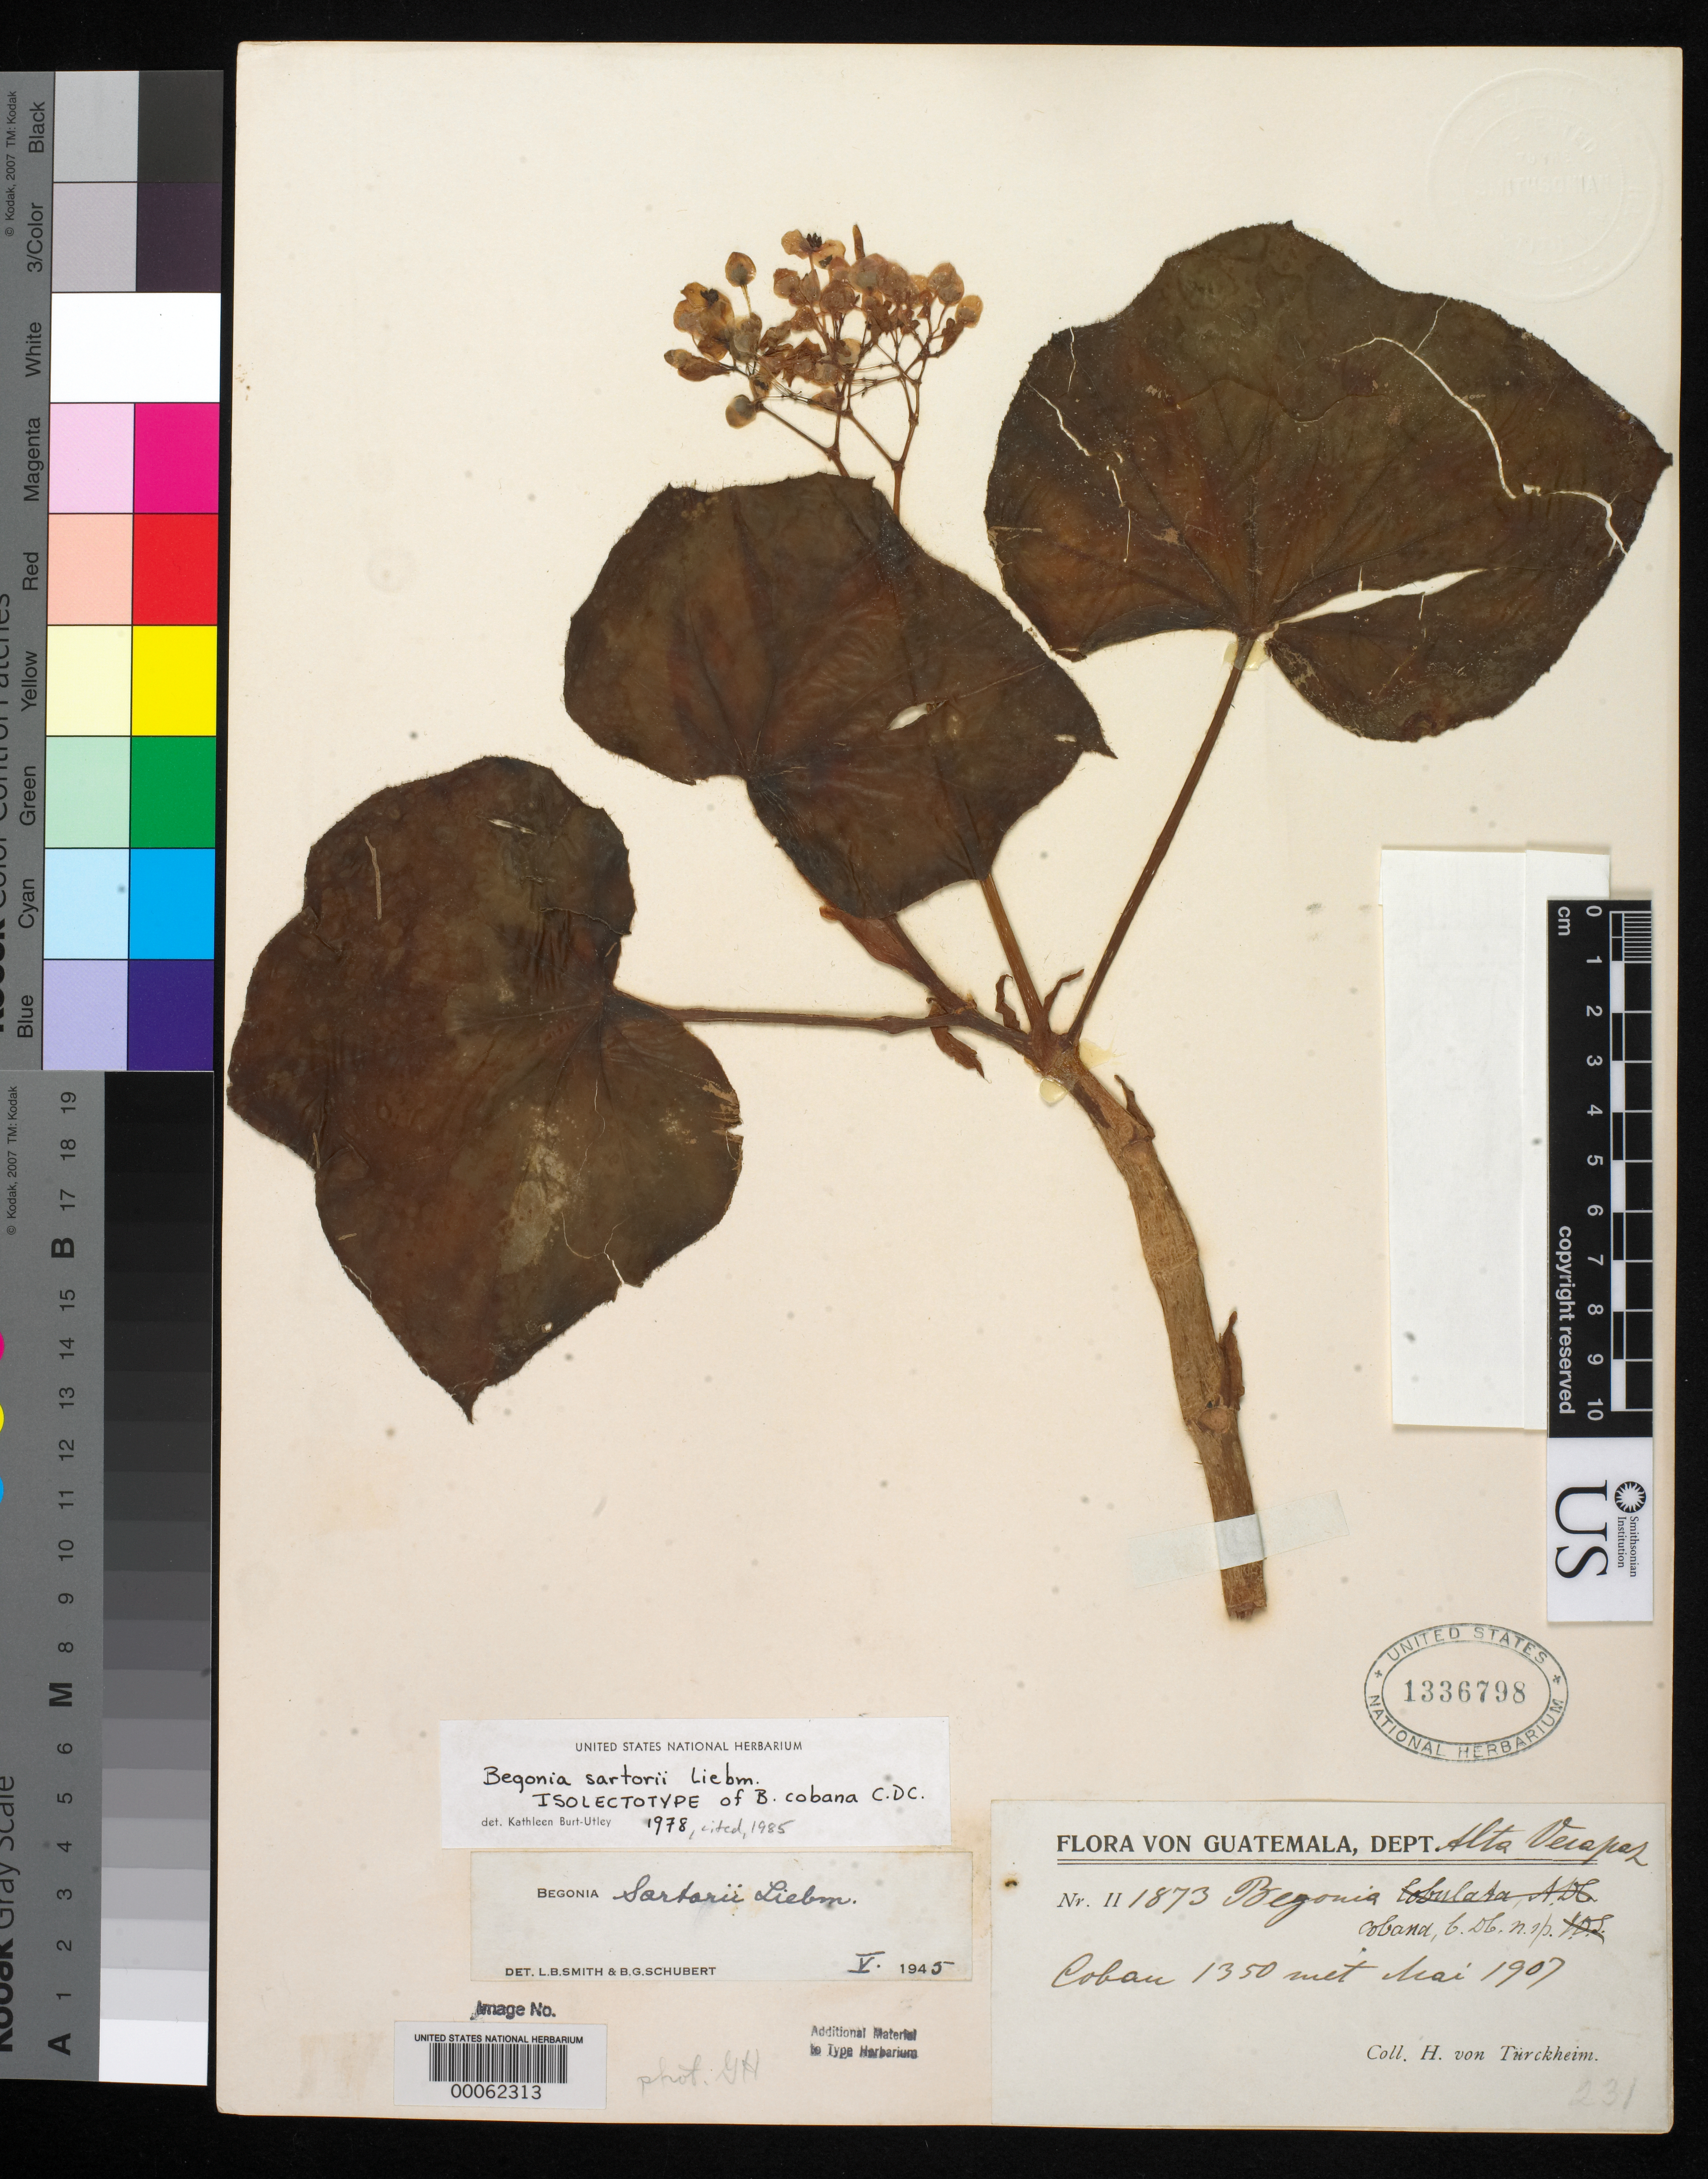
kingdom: Plantae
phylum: Tracheophyta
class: Magnoliopsida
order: Cucurbitales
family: Begoniaceae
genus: Begonia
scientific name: Begonia cobana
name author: C. DC.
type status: Isolectotype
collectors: H. von Türckheim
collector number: II 1873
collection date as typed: May 1907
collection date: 1907-05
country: Guatemala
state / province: Alta Verapaz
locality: Cobán.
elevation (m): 1350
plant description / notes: Specimen ex John Donnell Smith herbarium.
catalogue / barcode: US 1336798